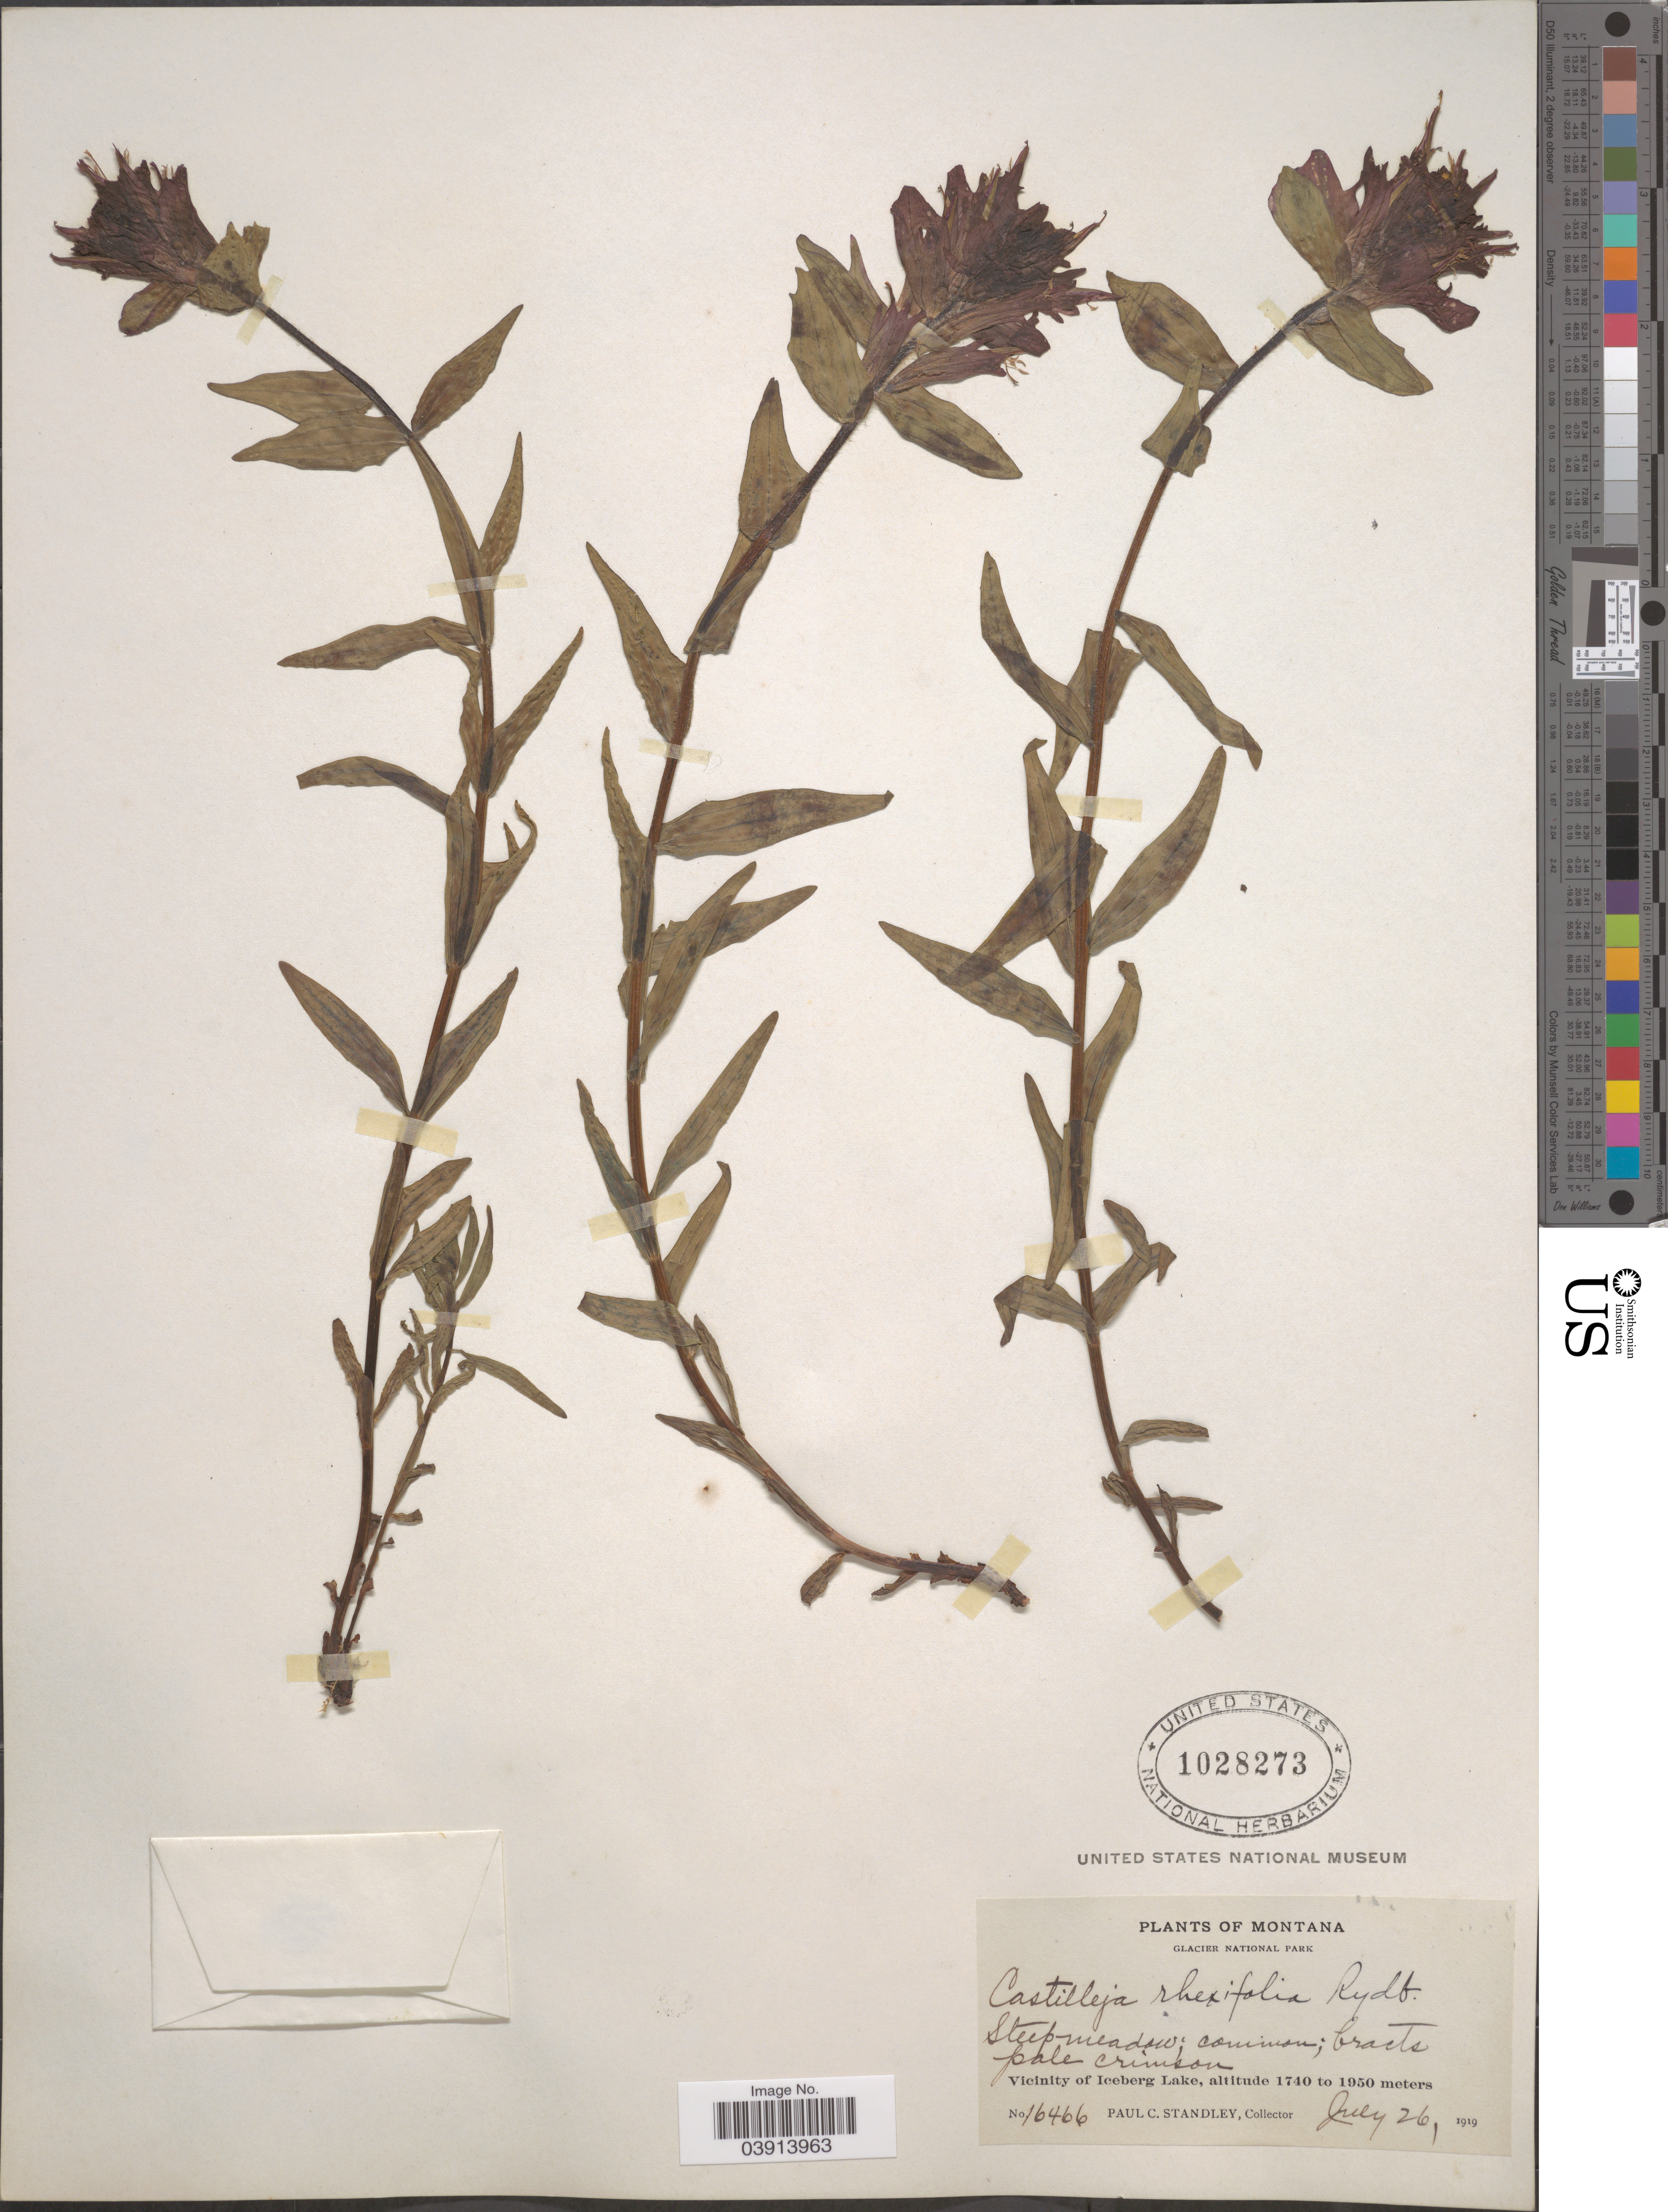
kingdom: Plantae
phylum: Tracheophyta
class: Magnoliopsida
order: Lamiales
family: Orobanchaceae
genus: Castilleja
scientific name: Castilleja rhexiifolia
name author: Rydb.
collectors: P. C. Standley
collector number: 16466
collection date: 1919-07-26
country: United States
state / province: Montana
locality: Glacier National Park. Vicinity of Iceberg Lake.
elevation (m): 1740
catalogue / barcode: US 1028273